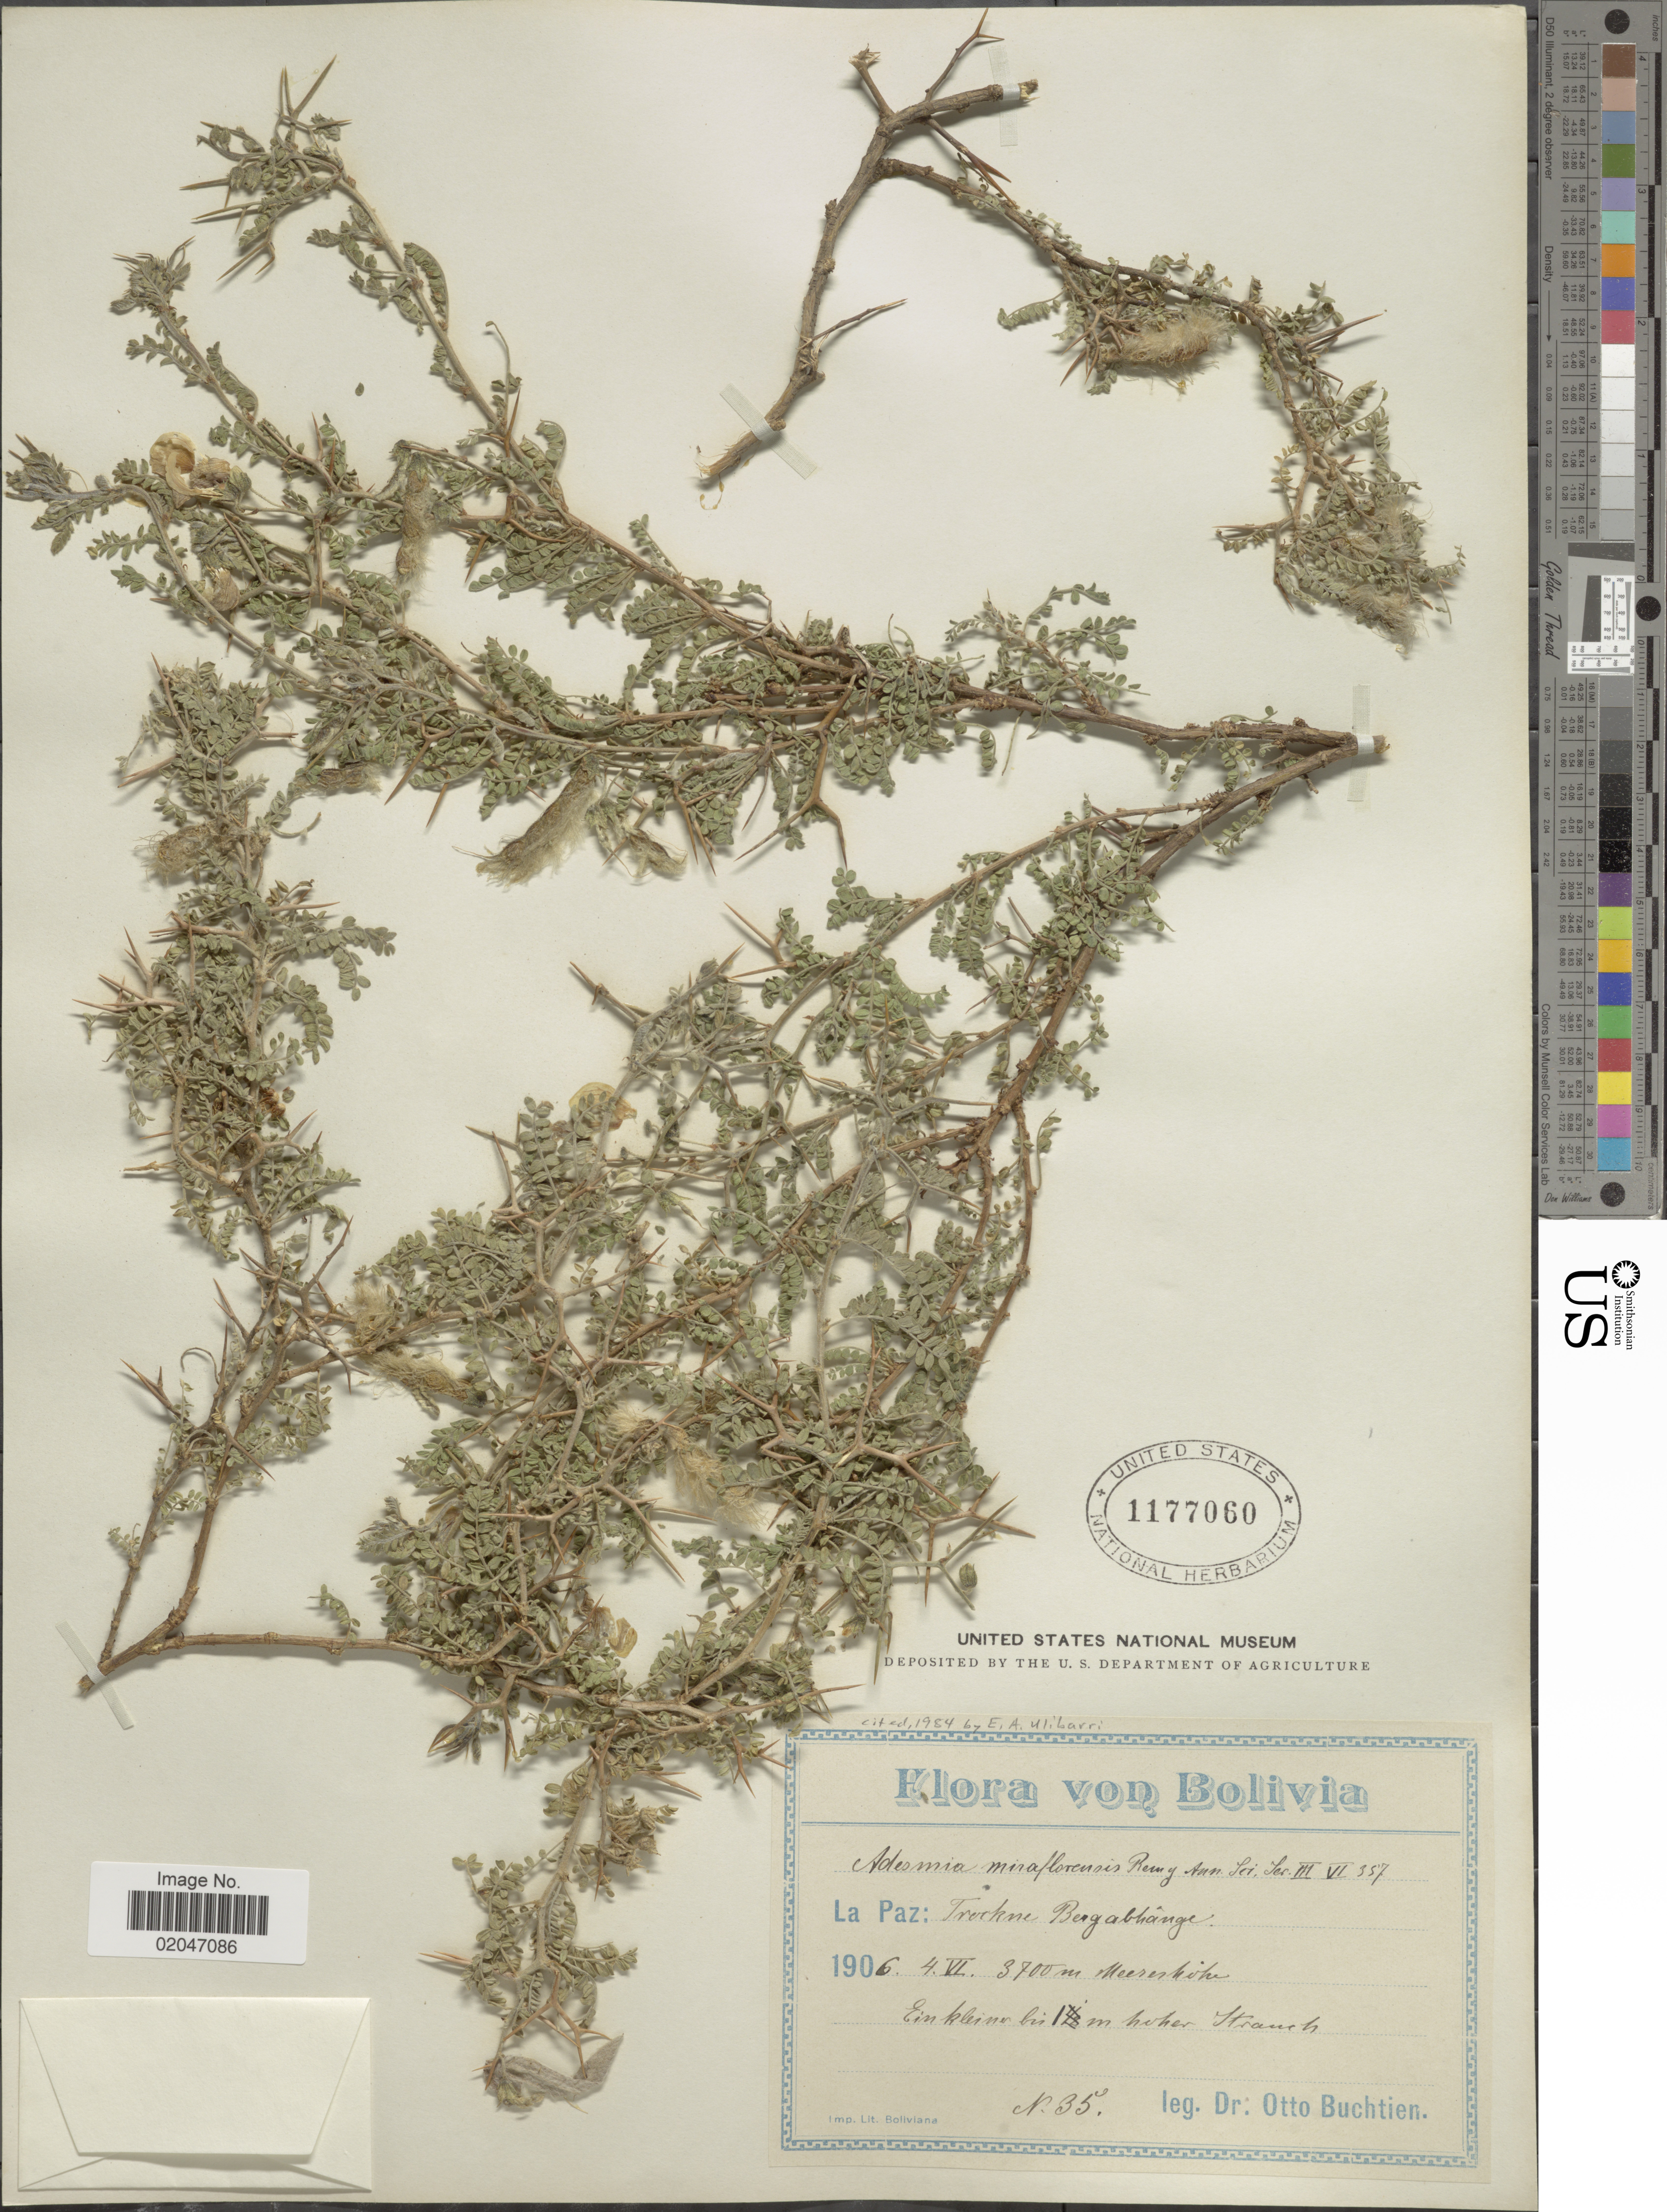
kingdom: Plantae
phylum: Tracheophyta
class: Magnoliopsida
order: Fabales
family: Fabaceae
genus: Adesmia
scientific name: Adesmia miraflorensis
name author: Remy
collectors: O. Buchtien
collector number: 35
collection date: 1906-06-04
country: Bolivia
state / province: La Paz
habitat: Trockne Bergabhänge.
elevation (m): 3700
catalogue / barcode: US 1177060